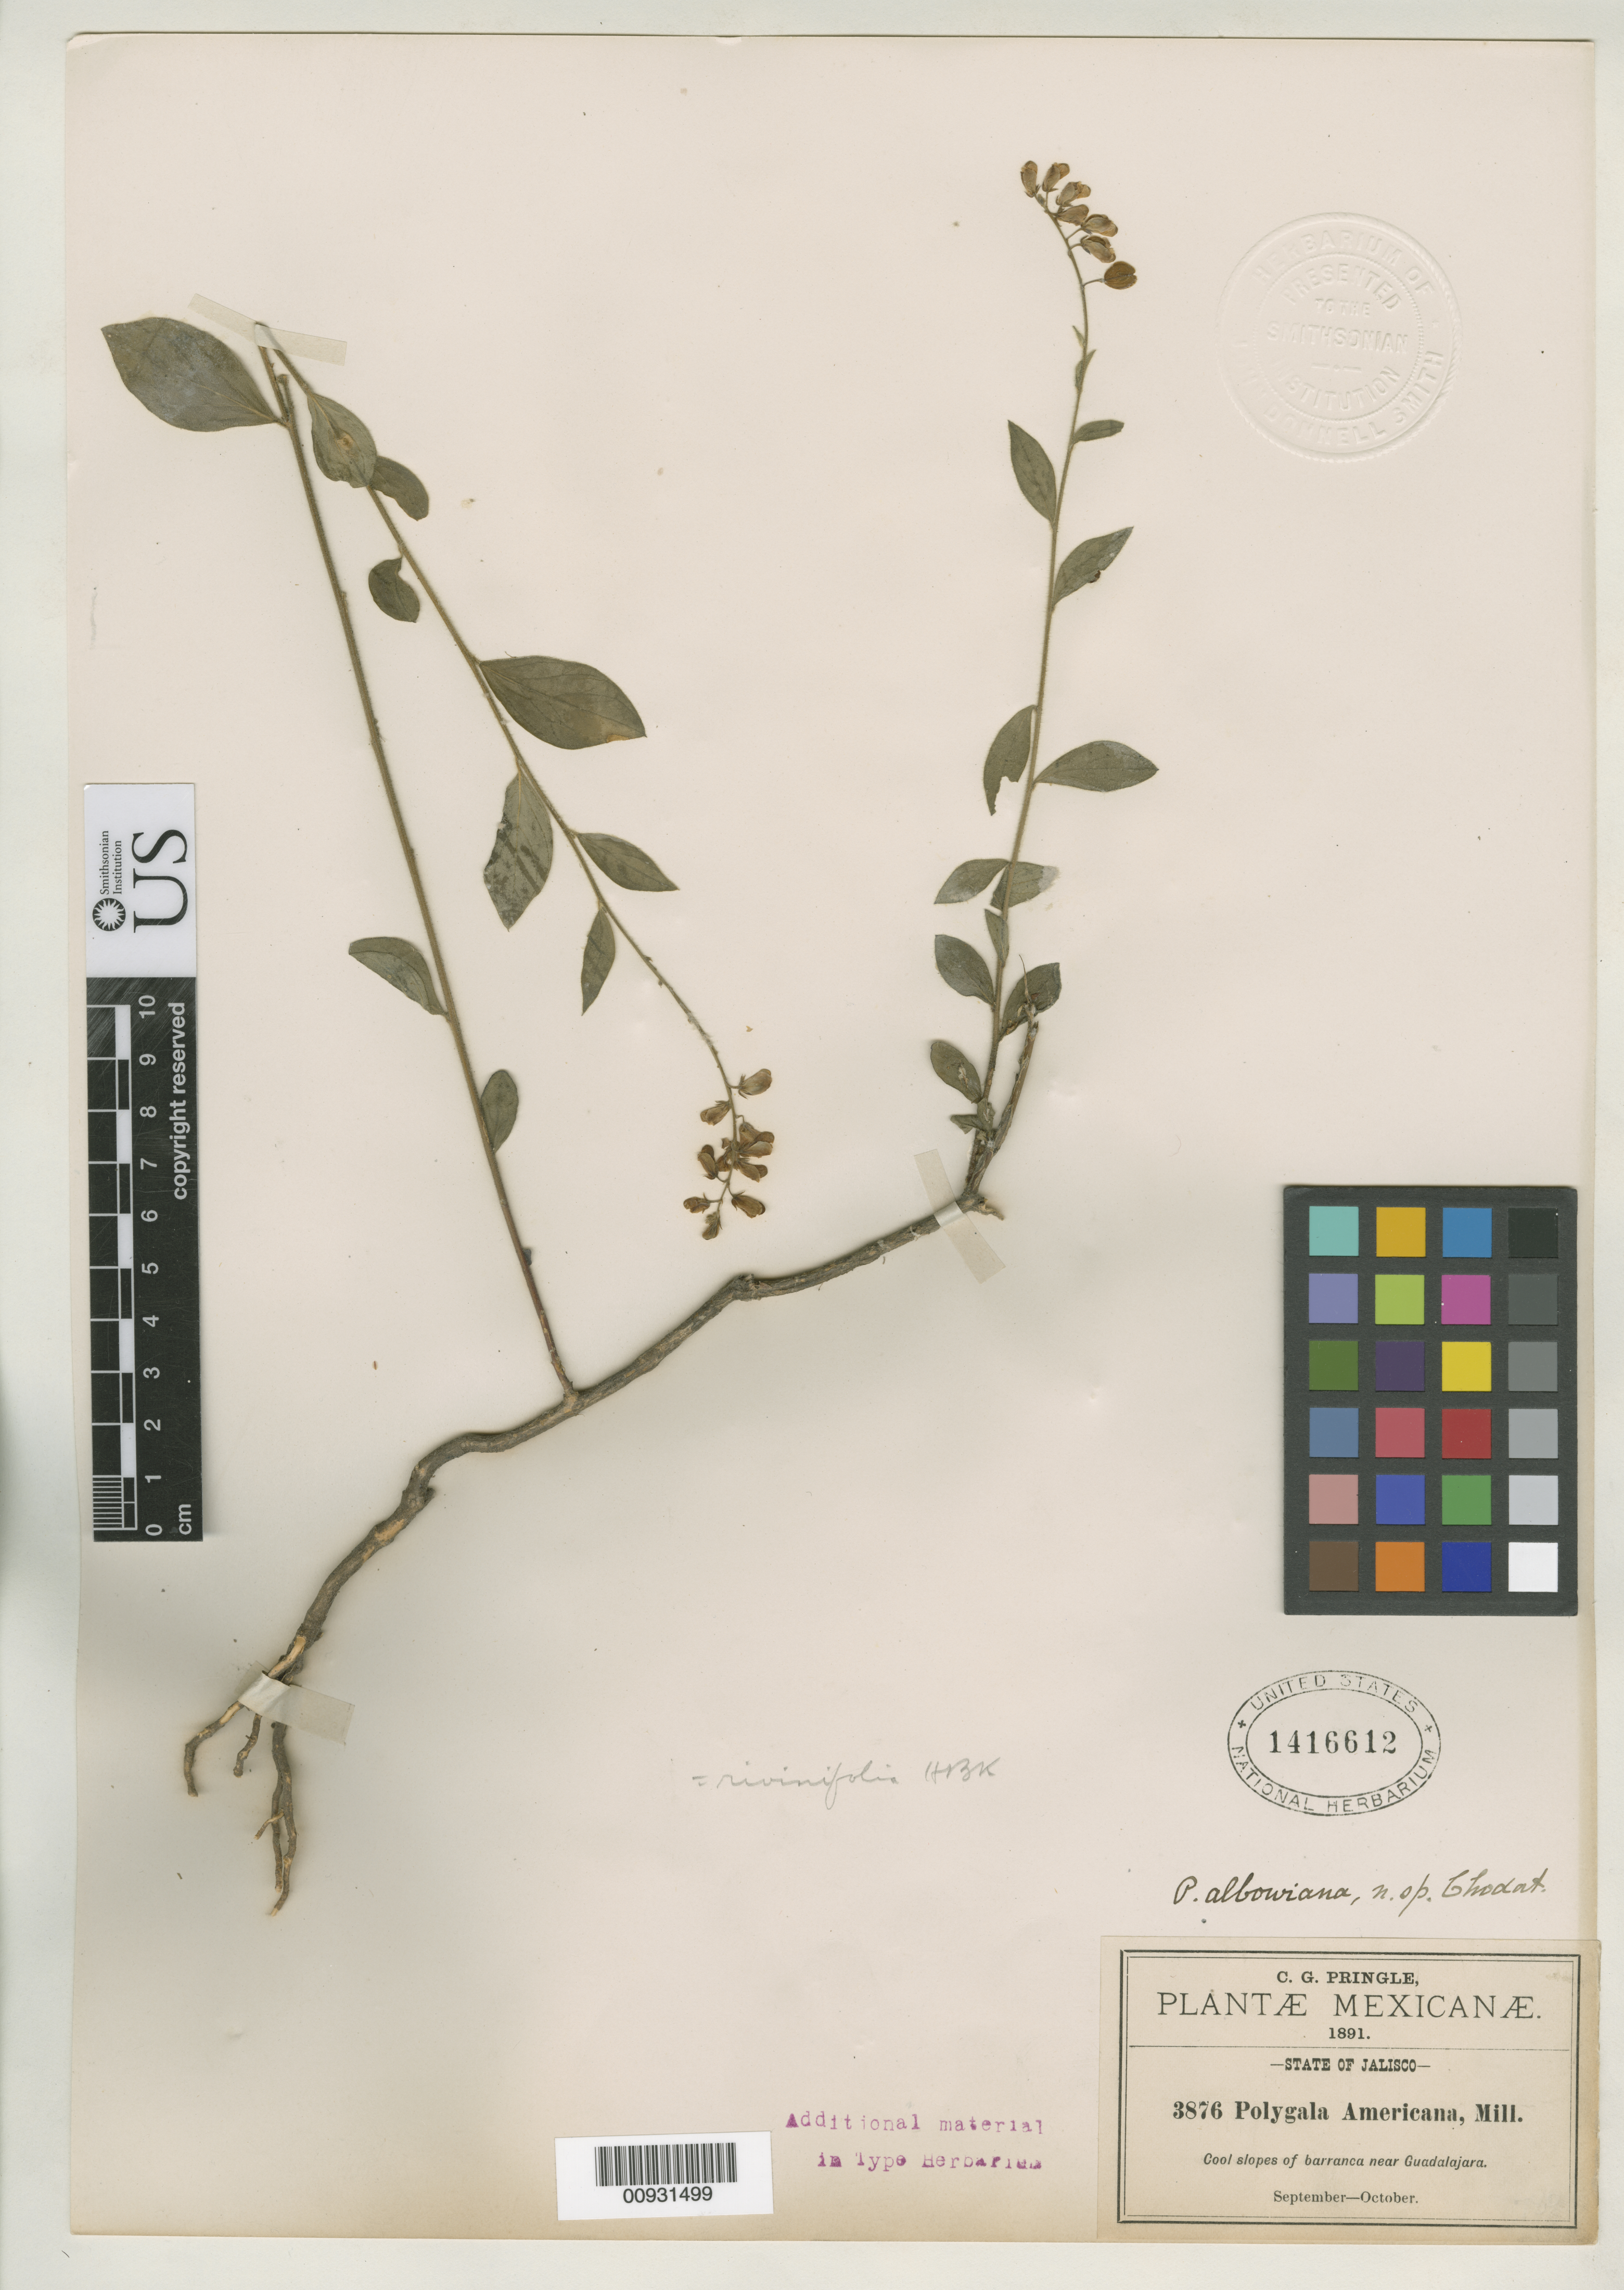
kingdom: Plantae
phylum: Tracheophyta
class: Magnoliopsida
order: Fabales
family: Polygalaceae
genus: Polygala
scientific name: Polygala albowiana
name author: Chodat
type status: Isotype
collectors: C. G. Pringle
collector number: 3876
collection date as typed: Sep 1891 to -- Oct 1891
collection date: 1891-09/1891-10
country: Mexico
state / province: Jalisco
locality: Near Guadalajara.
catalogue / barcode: US 1416612